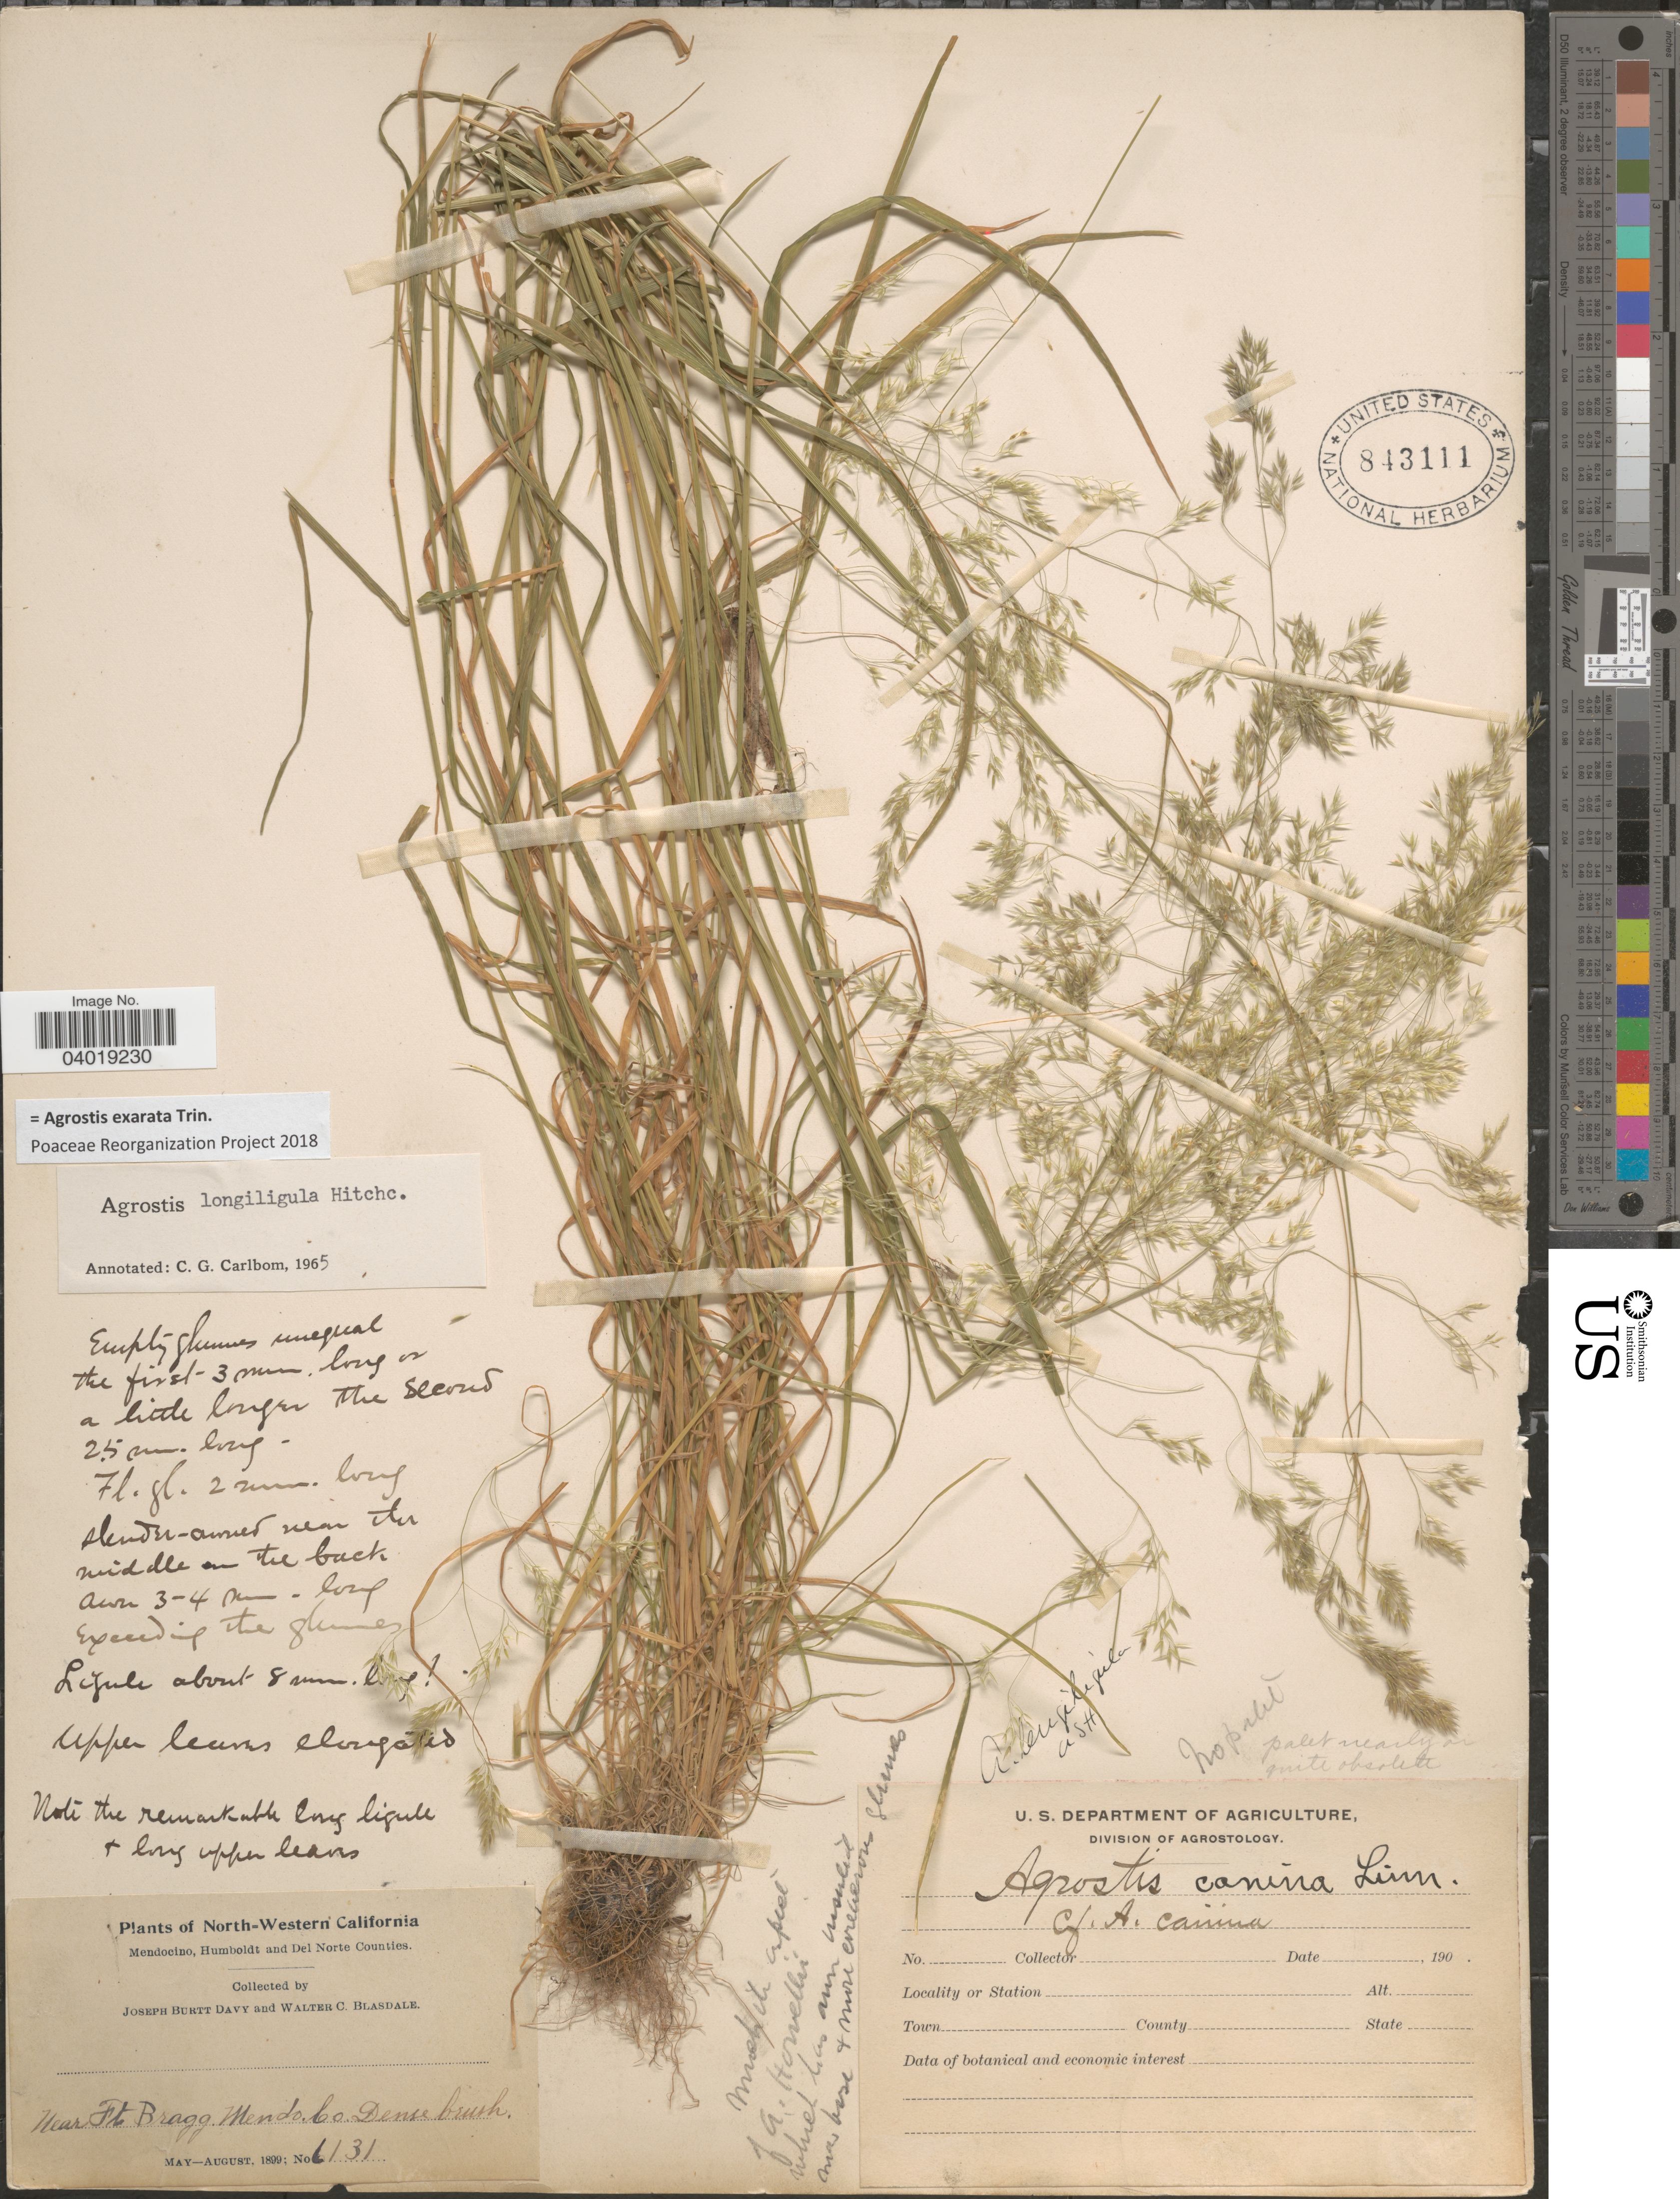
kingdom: Plantae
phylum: Tracheophyta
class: Liliopsida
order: Poales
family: Poaceae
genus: Agrostis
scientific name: Agrostis exarata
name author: Trin.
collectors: J. Burtt Davy & W. Blasdale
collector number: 6131*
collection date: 1899-05/1899-08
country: United States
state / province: California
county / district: Mendocino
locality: North-Western California. Near Ft Bragg. Mendocino Co.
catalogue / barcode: US 843111